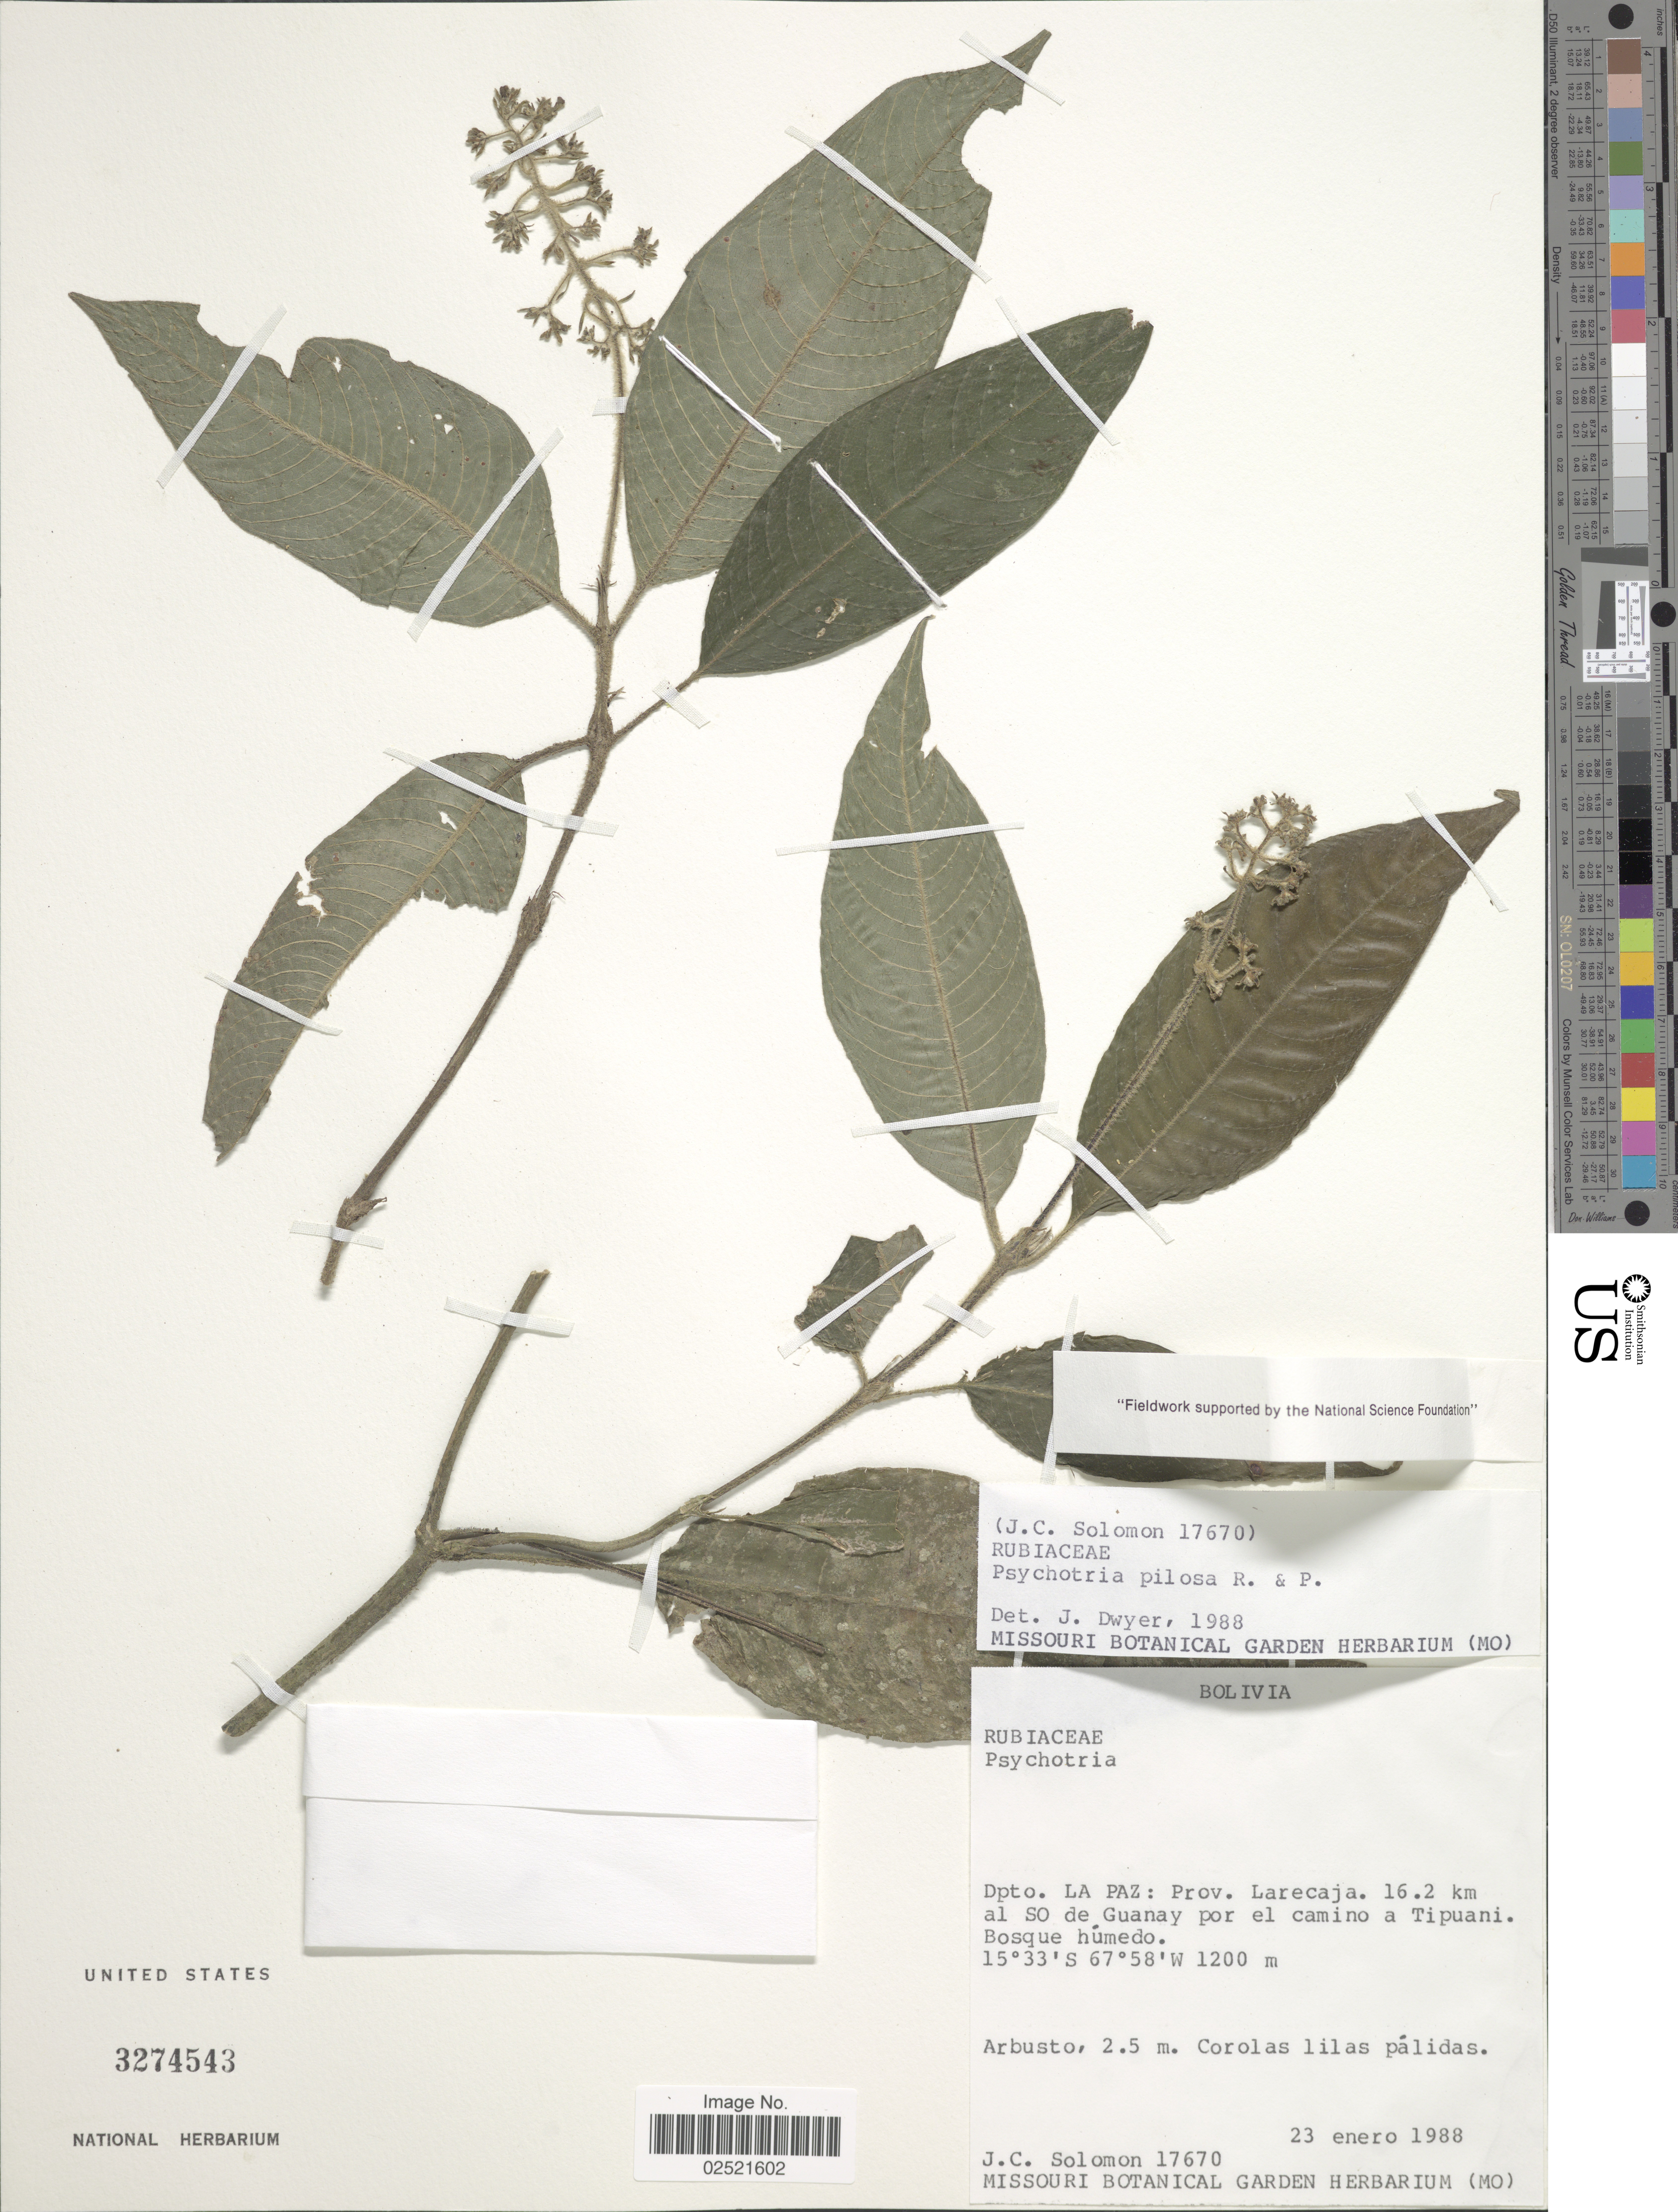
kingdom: Plantae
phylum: Tracheophyta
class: Magnoliopsida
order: Gentianales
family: Rubiaceae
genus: Psychotria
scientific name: Psychotria pilosa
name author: Ruiz & Pav.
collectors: J. C. Solomon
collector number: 17670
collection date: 1988-01-23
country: Bolivia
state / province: La Paz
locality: Prov. Larecaja, 16.2 km al SO de Guanay por el camino a Tipuani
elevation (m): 1200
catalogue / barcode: US 3274543